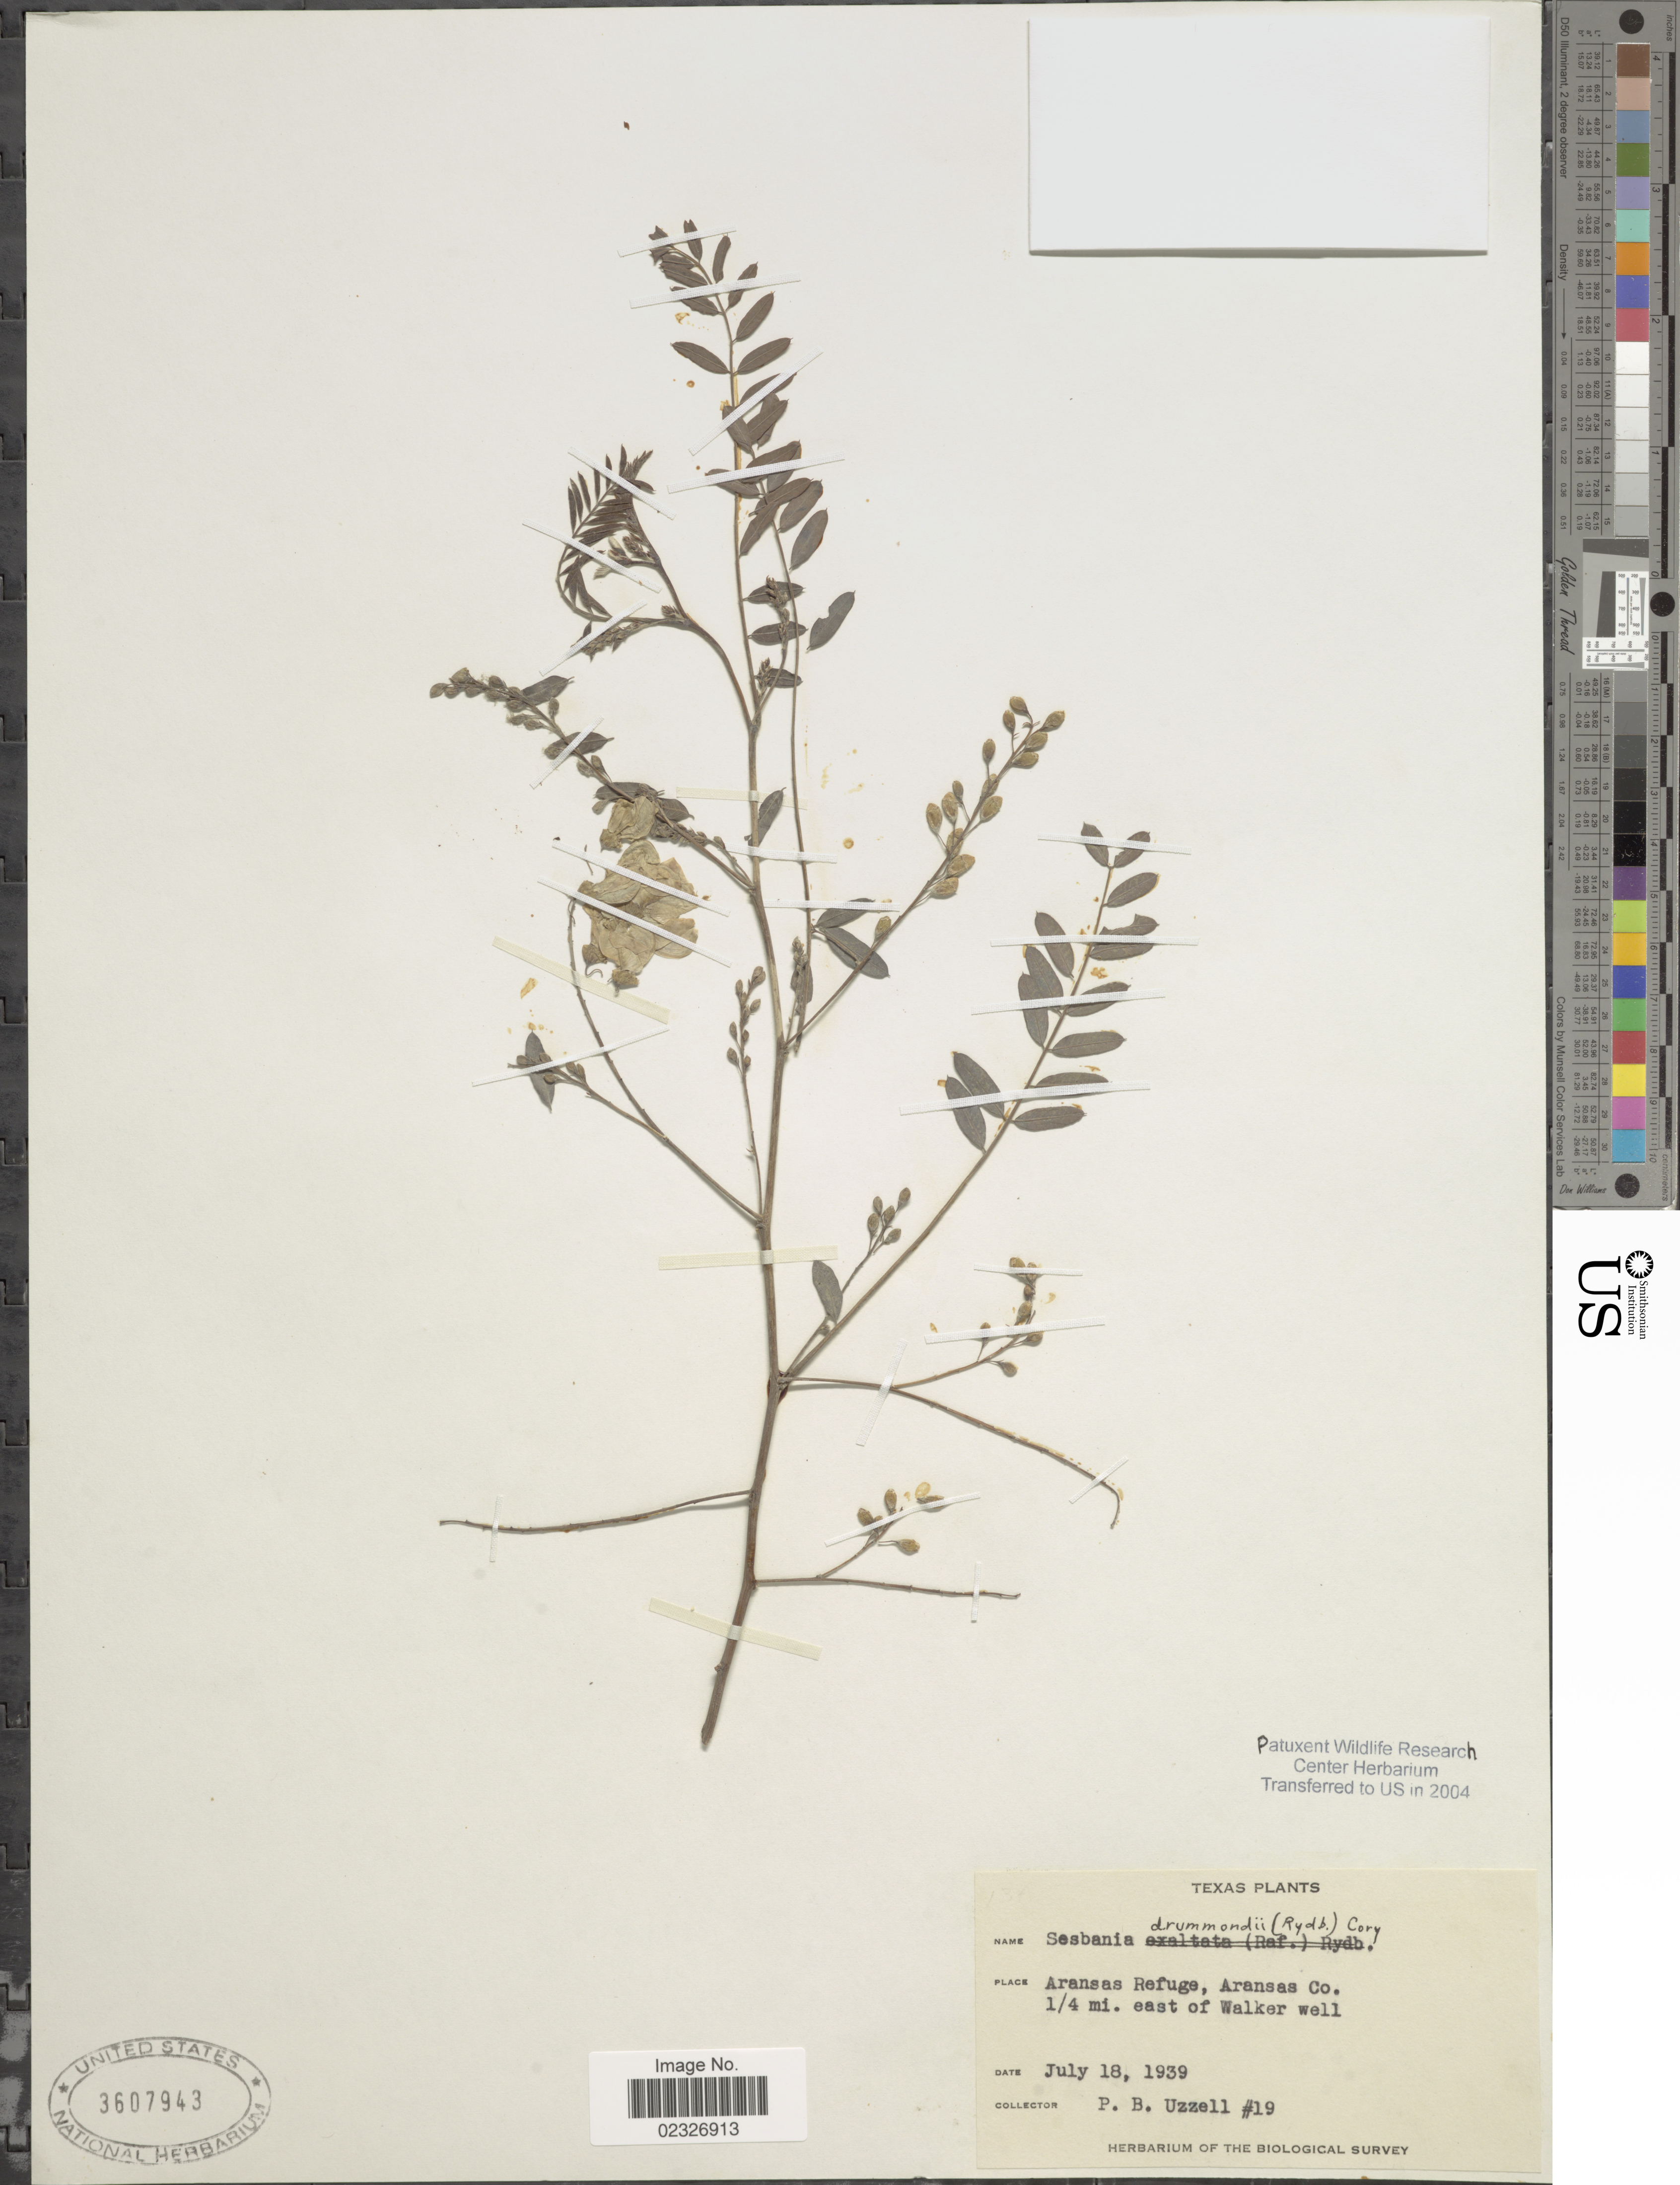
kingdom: Plantae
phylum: Tracheophyta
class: Magnoliopsida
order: Fabales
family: Fabaceae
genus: Sesbania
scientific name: Sesbania drummondii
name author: (Rydb.) Cory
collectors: P. Uzzell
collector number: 19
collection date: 1939-07-18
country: United States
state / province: Texas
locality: Aransas Refuge, Aransas Co. 1/4 mi. east of Walker Well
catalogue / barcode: US 3607943